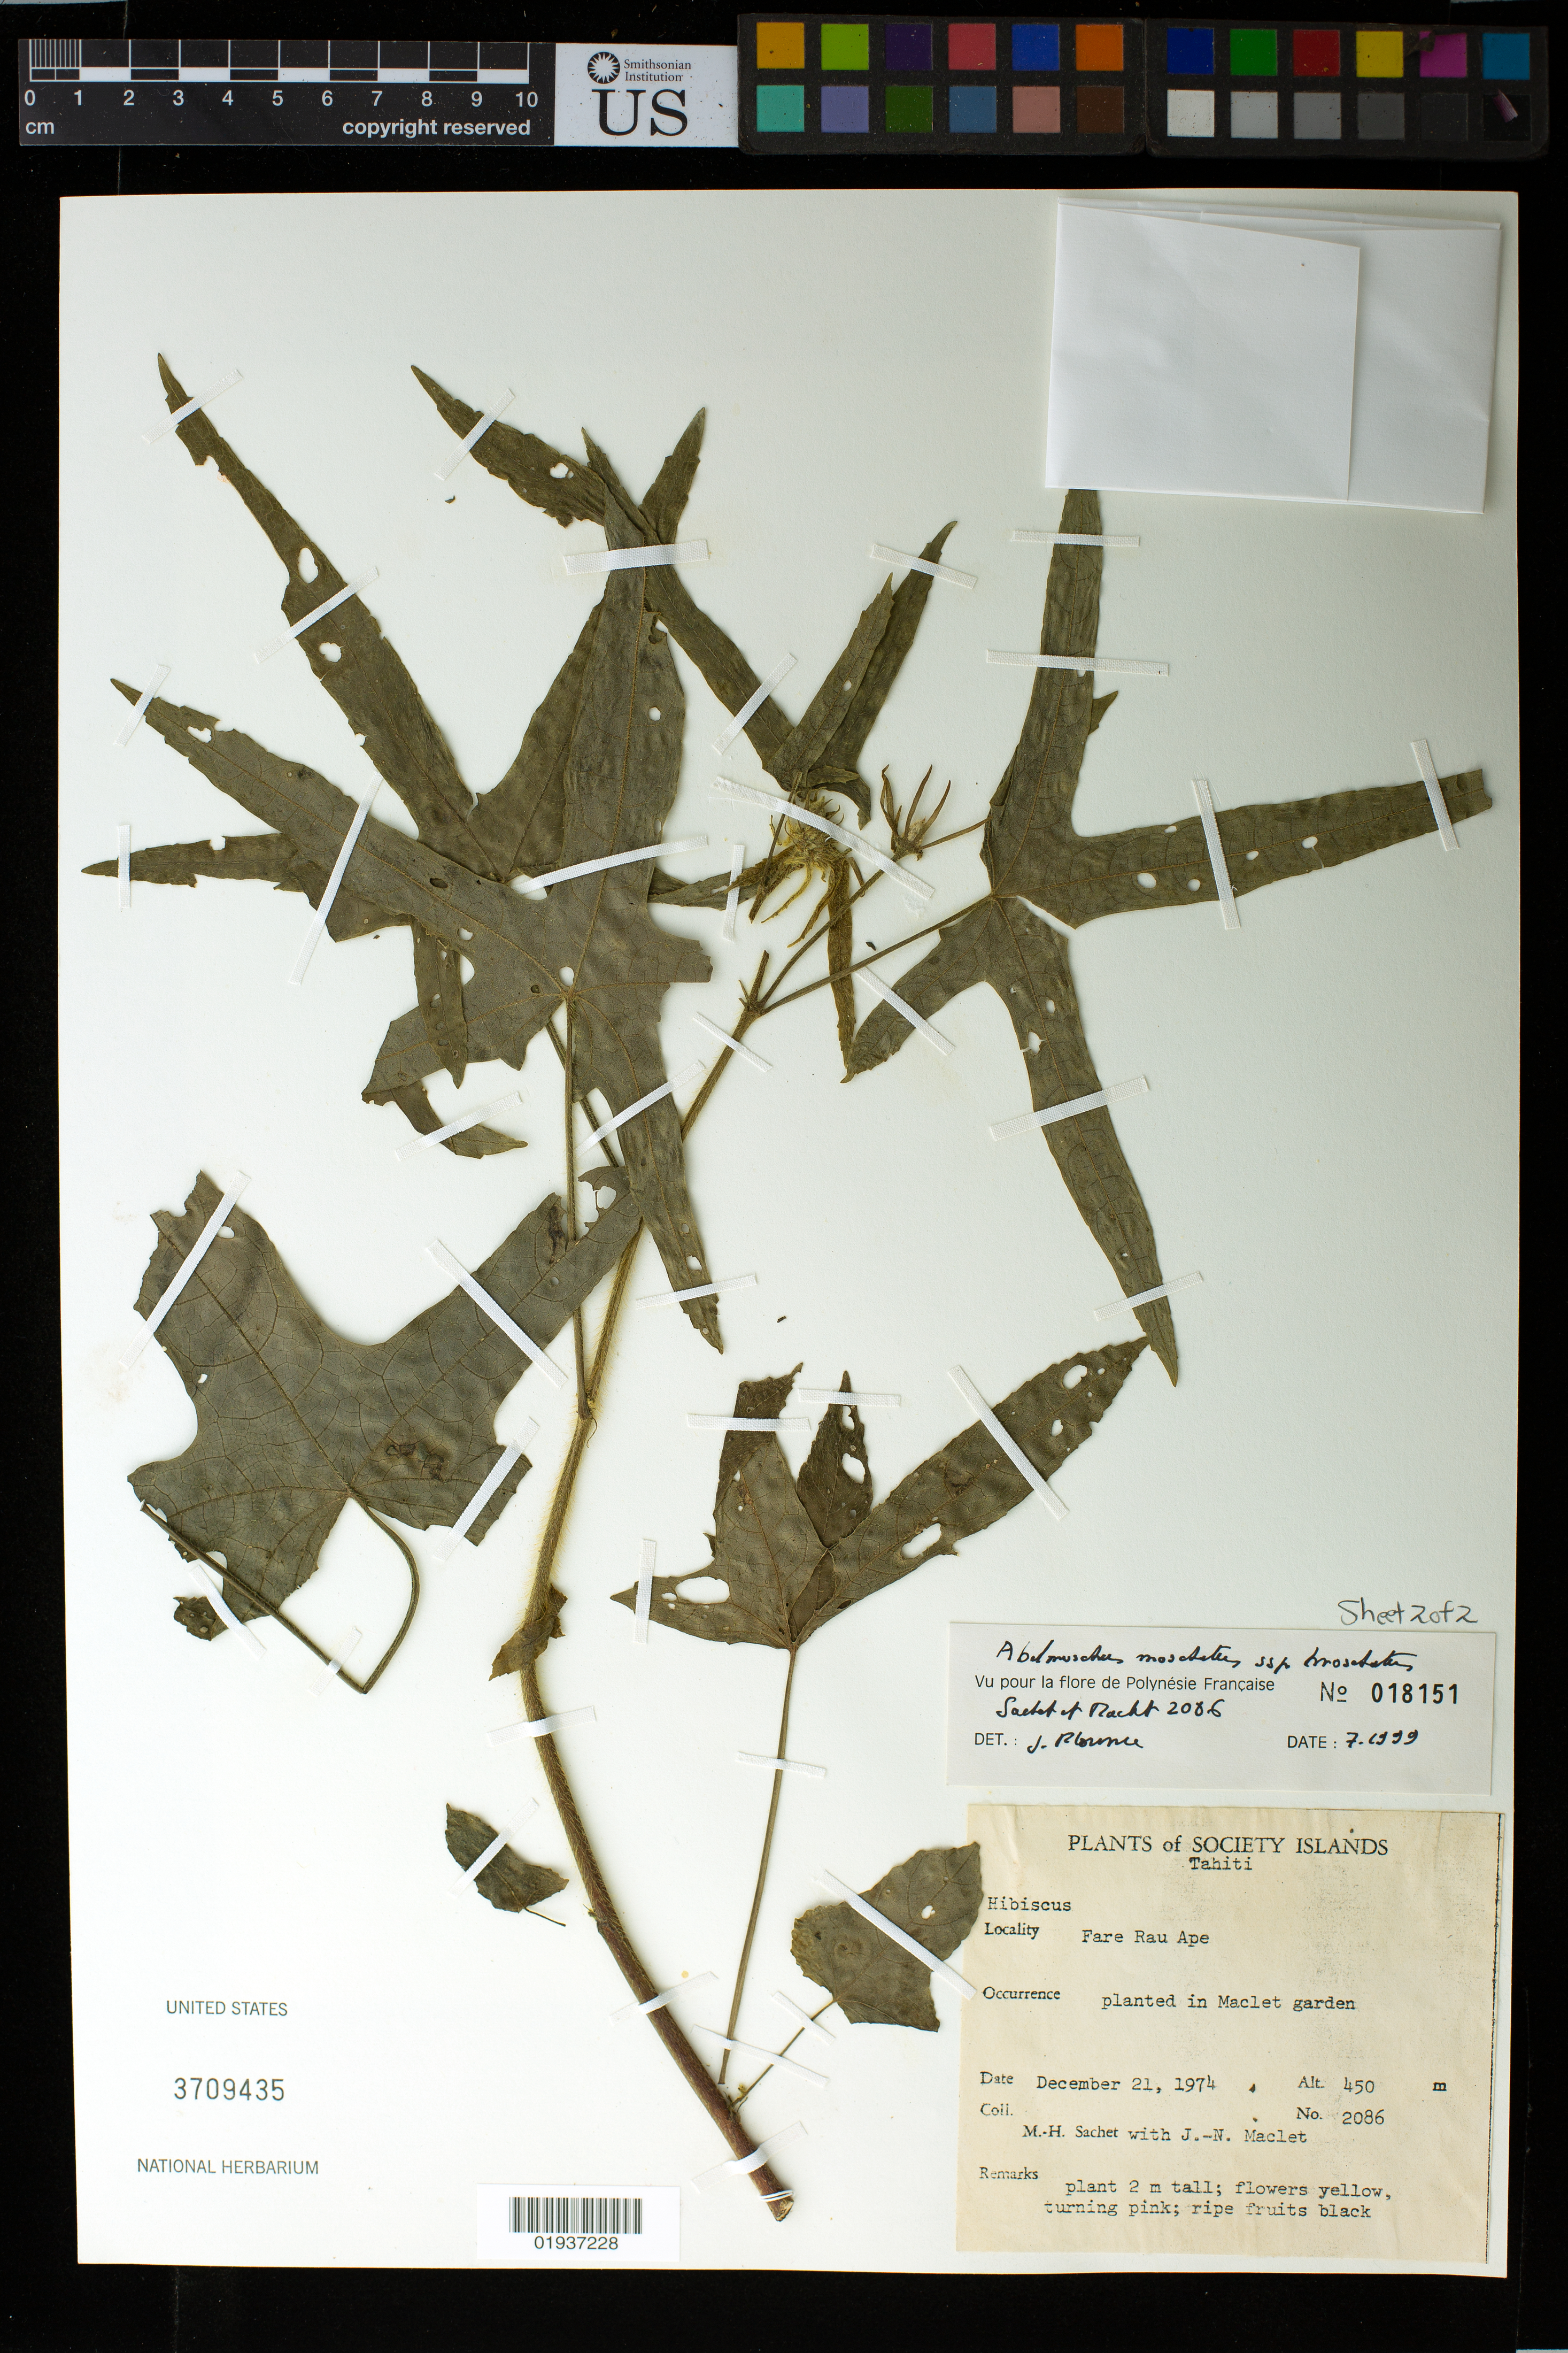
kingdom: Plantae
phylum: Tracheophyta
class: Magnoliopsida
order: Malvales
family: Malvaceae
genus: Abelmoschus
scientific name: Abelmoschus moschatus subsp. moschatus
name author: Medik.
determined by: Florence, J.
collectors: M.-H. Sachet & J. Maclet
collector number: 2086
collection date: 1974-12-21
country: French Polynesia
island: Tahiti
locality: Society Islands. Tahiti. Fare Rau Ape, in Maclet garden.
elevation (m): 450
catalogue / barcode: US 3709435